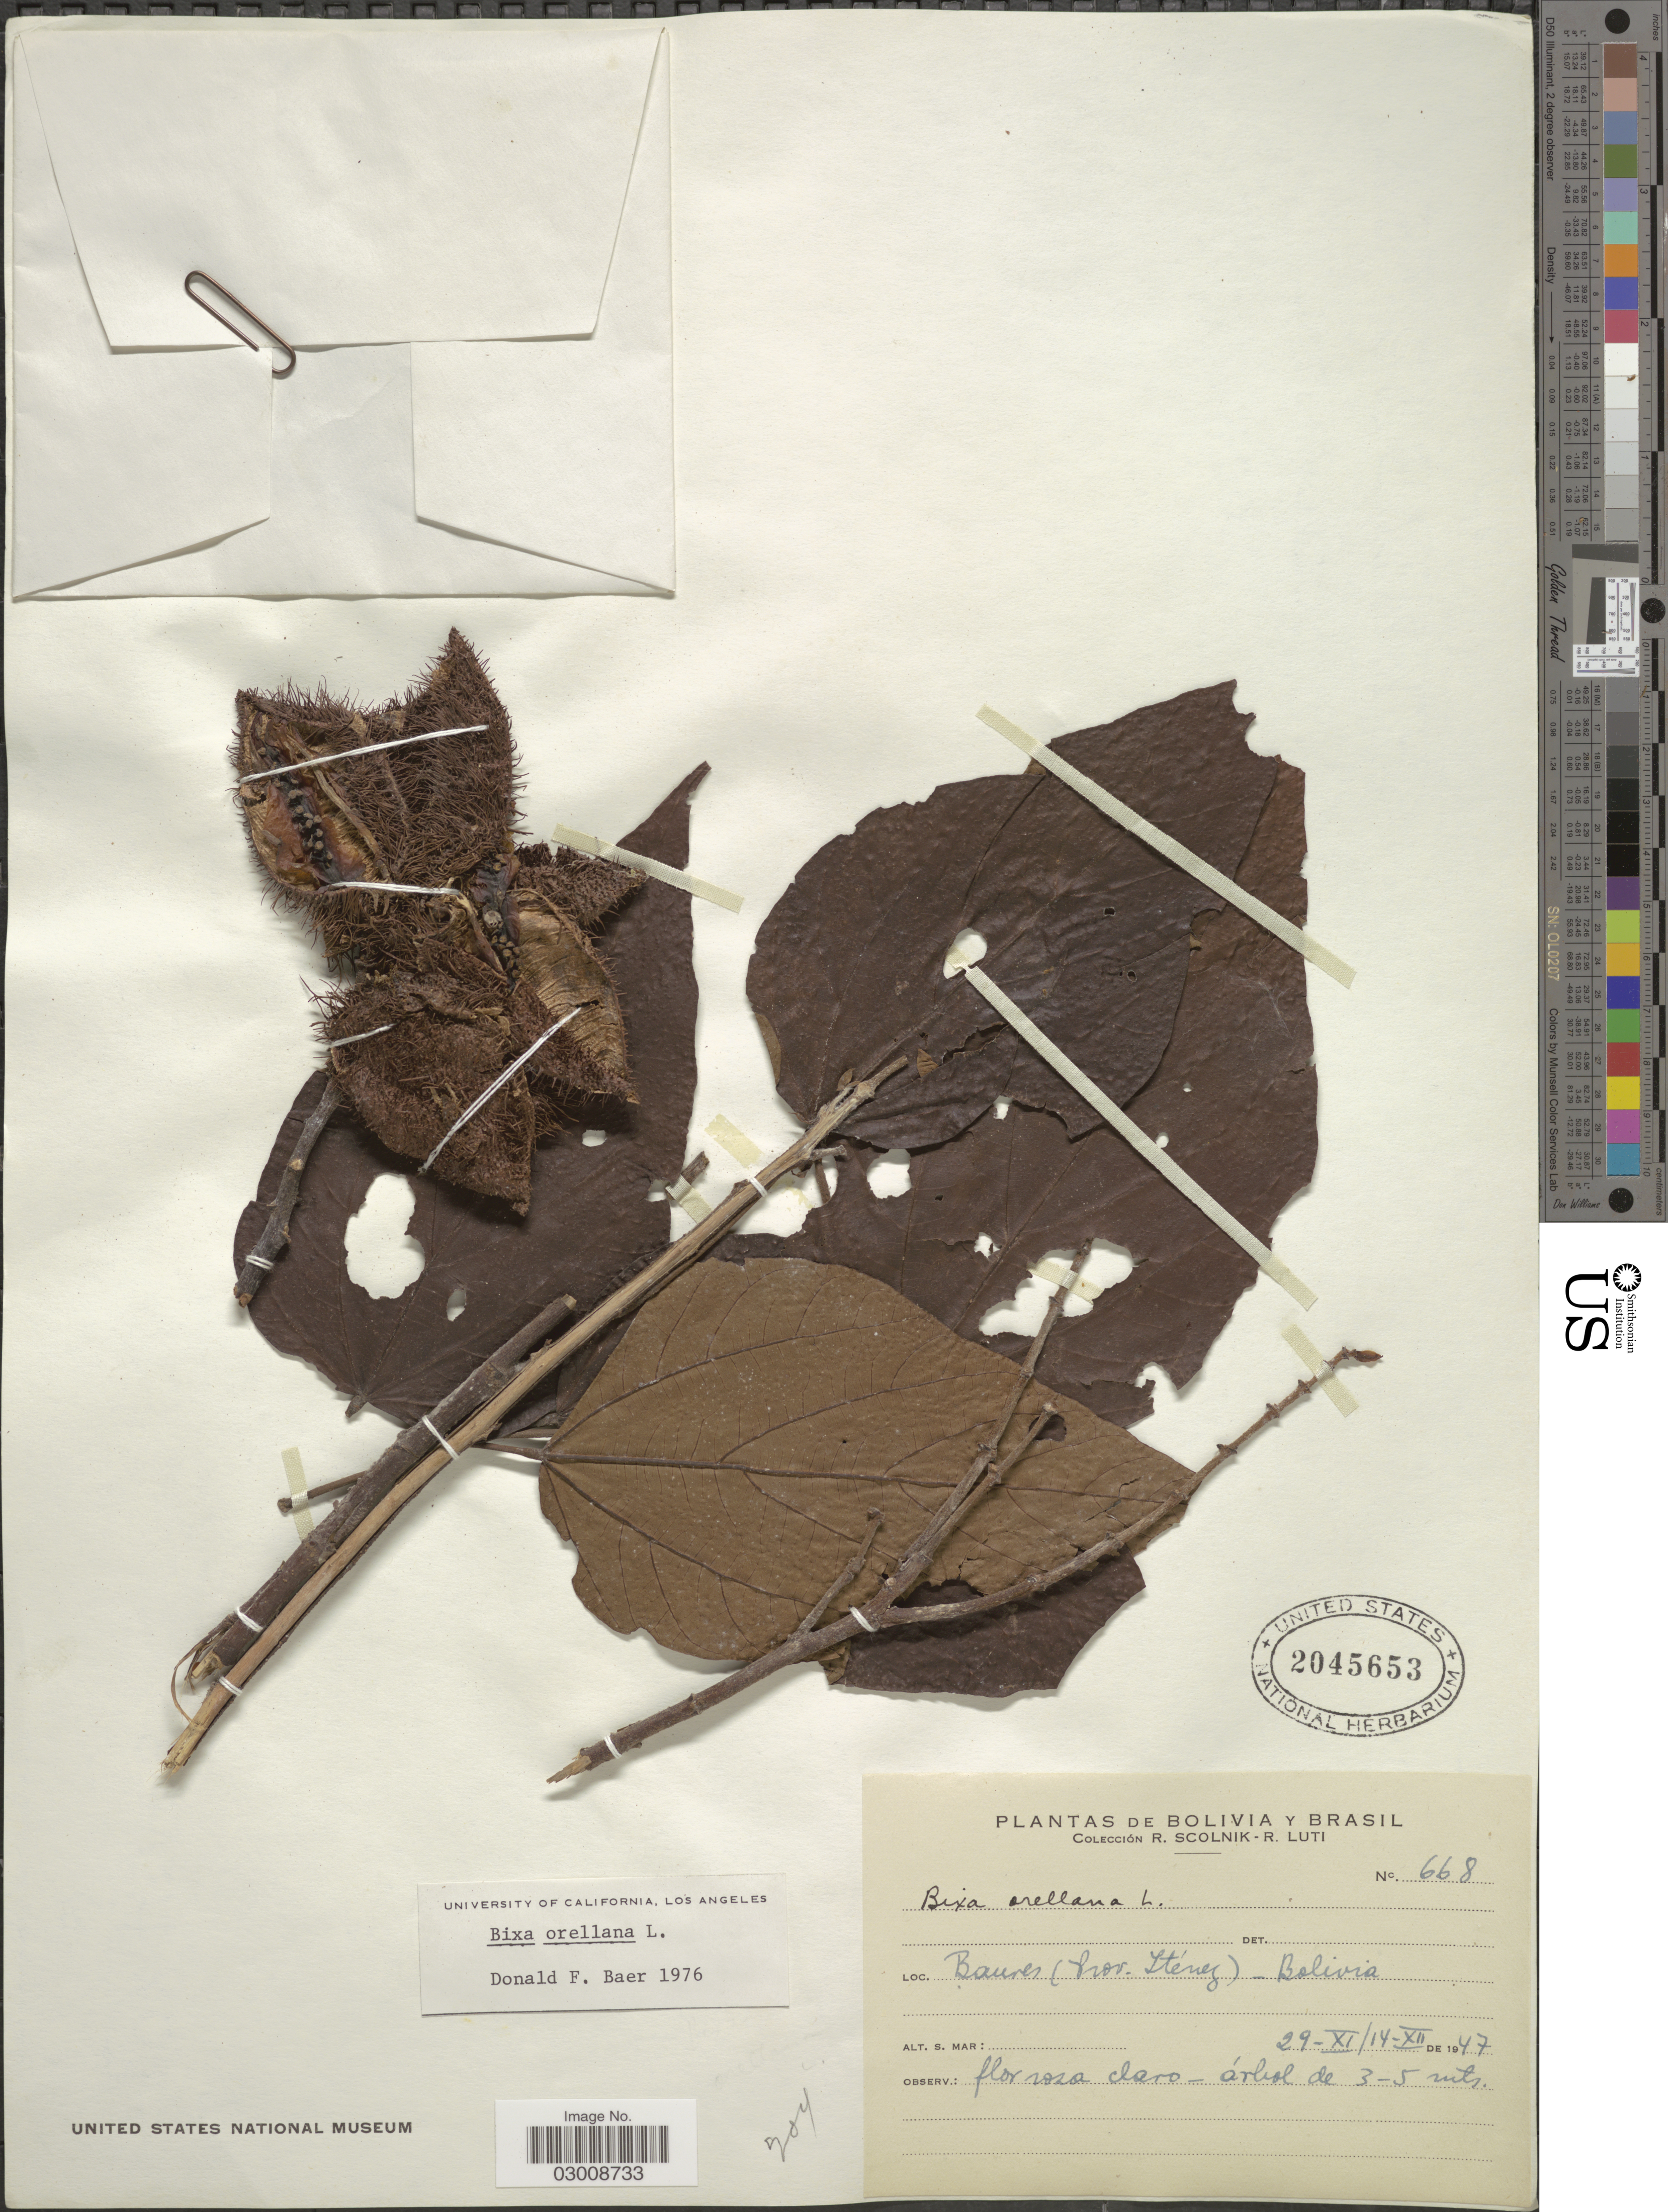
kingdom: Plantae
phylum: Tracheophyta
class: Magnoliopsida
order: Malvales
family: Bixaceae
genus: Bixa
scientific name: Bixa orellana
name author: L.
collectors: R. Scolnik & R. Luti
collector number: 668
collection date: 1947-11-29/1947-12-14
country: Bolivia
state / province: Beni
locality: Baures (Prov. Iténez).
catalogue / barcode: US 2045653